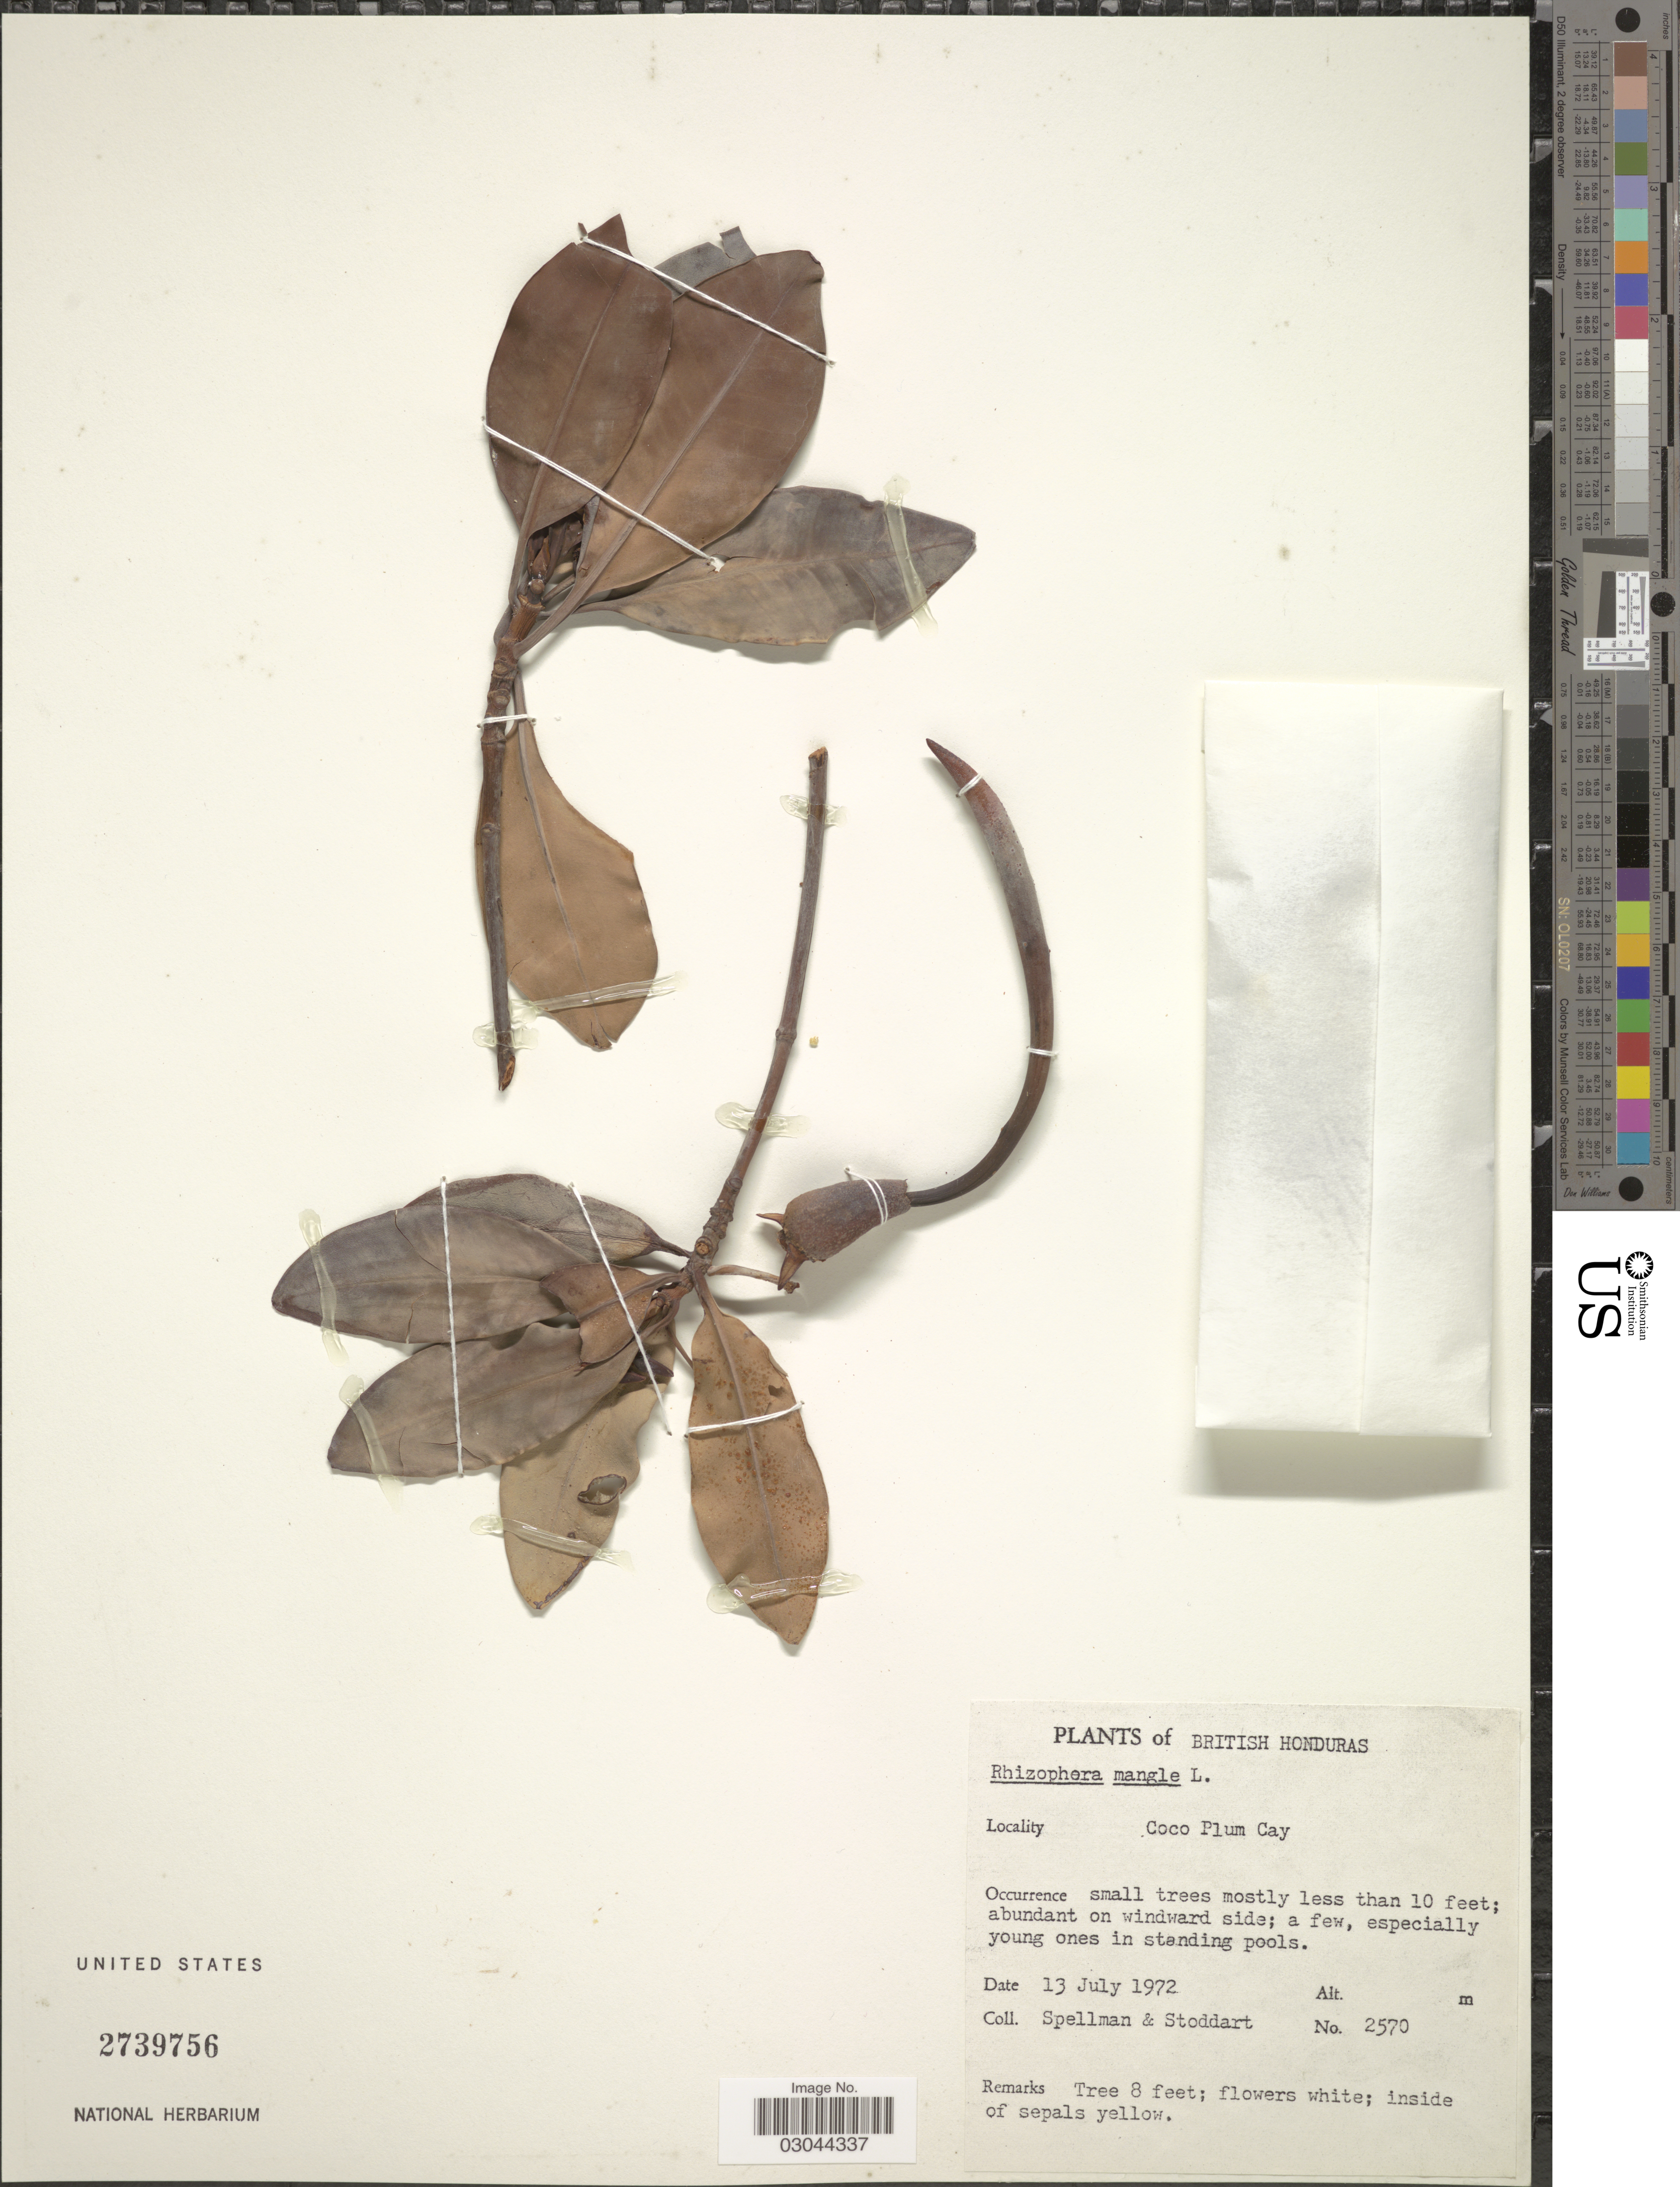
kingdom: Plantae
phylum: Tracheophyta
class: Magnoliopsida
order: Malpighiales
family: Rhizophoraceae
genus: Rhizophora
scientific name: Rhizophora mangle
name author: L.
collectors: Spellman, -- & -. Stoddart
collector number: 2570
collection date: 1972-07-13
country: Belize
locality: British Honduras. Coco Plum Cay.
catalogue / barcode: US 2739756